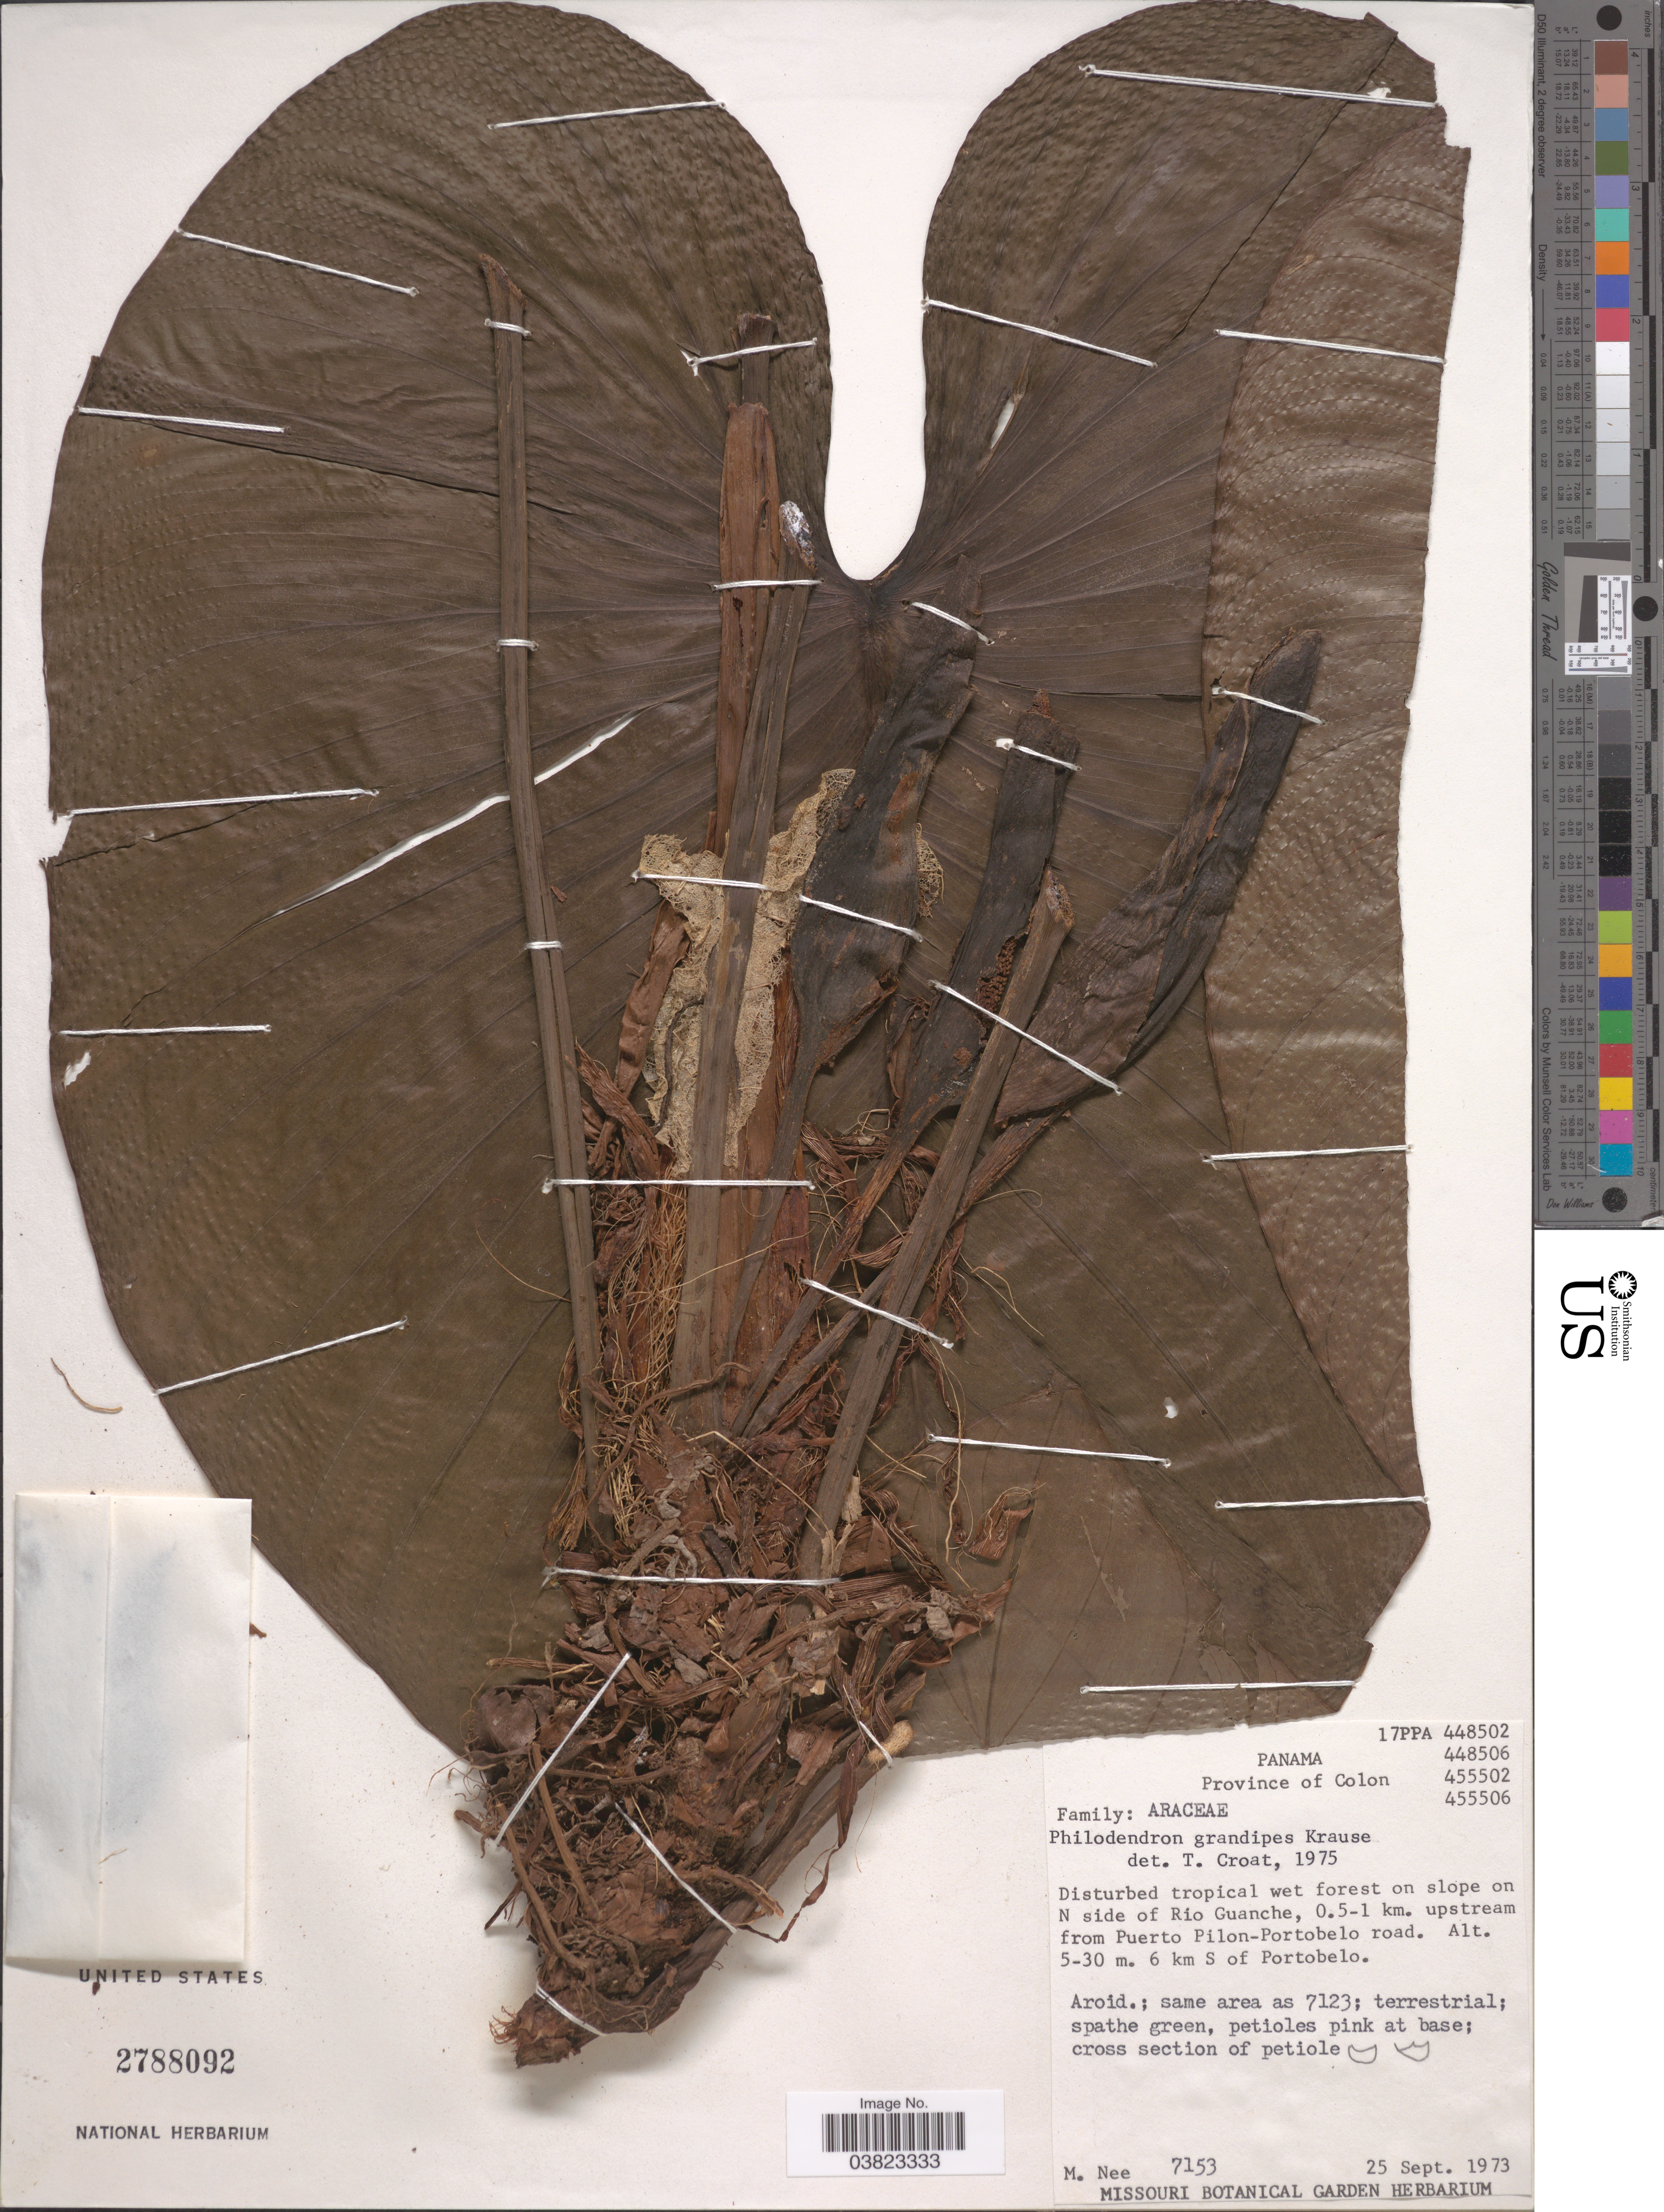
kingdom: Plantae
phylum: Tracheophyta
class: Liliopsida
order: Alismatales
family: Araceae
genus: Philodendron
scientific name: Philodendron grandipes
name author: K. Krause in Engl.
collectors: M. Nee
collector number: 7153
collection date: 1973-09-25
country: Panama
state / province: Colón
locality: Disturbed tropical wet forest on slope on N side of Rio Guanche, 0.5-1 km. upstream from Puerto Pilon-Portobelo road.6 km S of Portobelo.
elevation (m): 5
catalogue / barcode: US 2788092